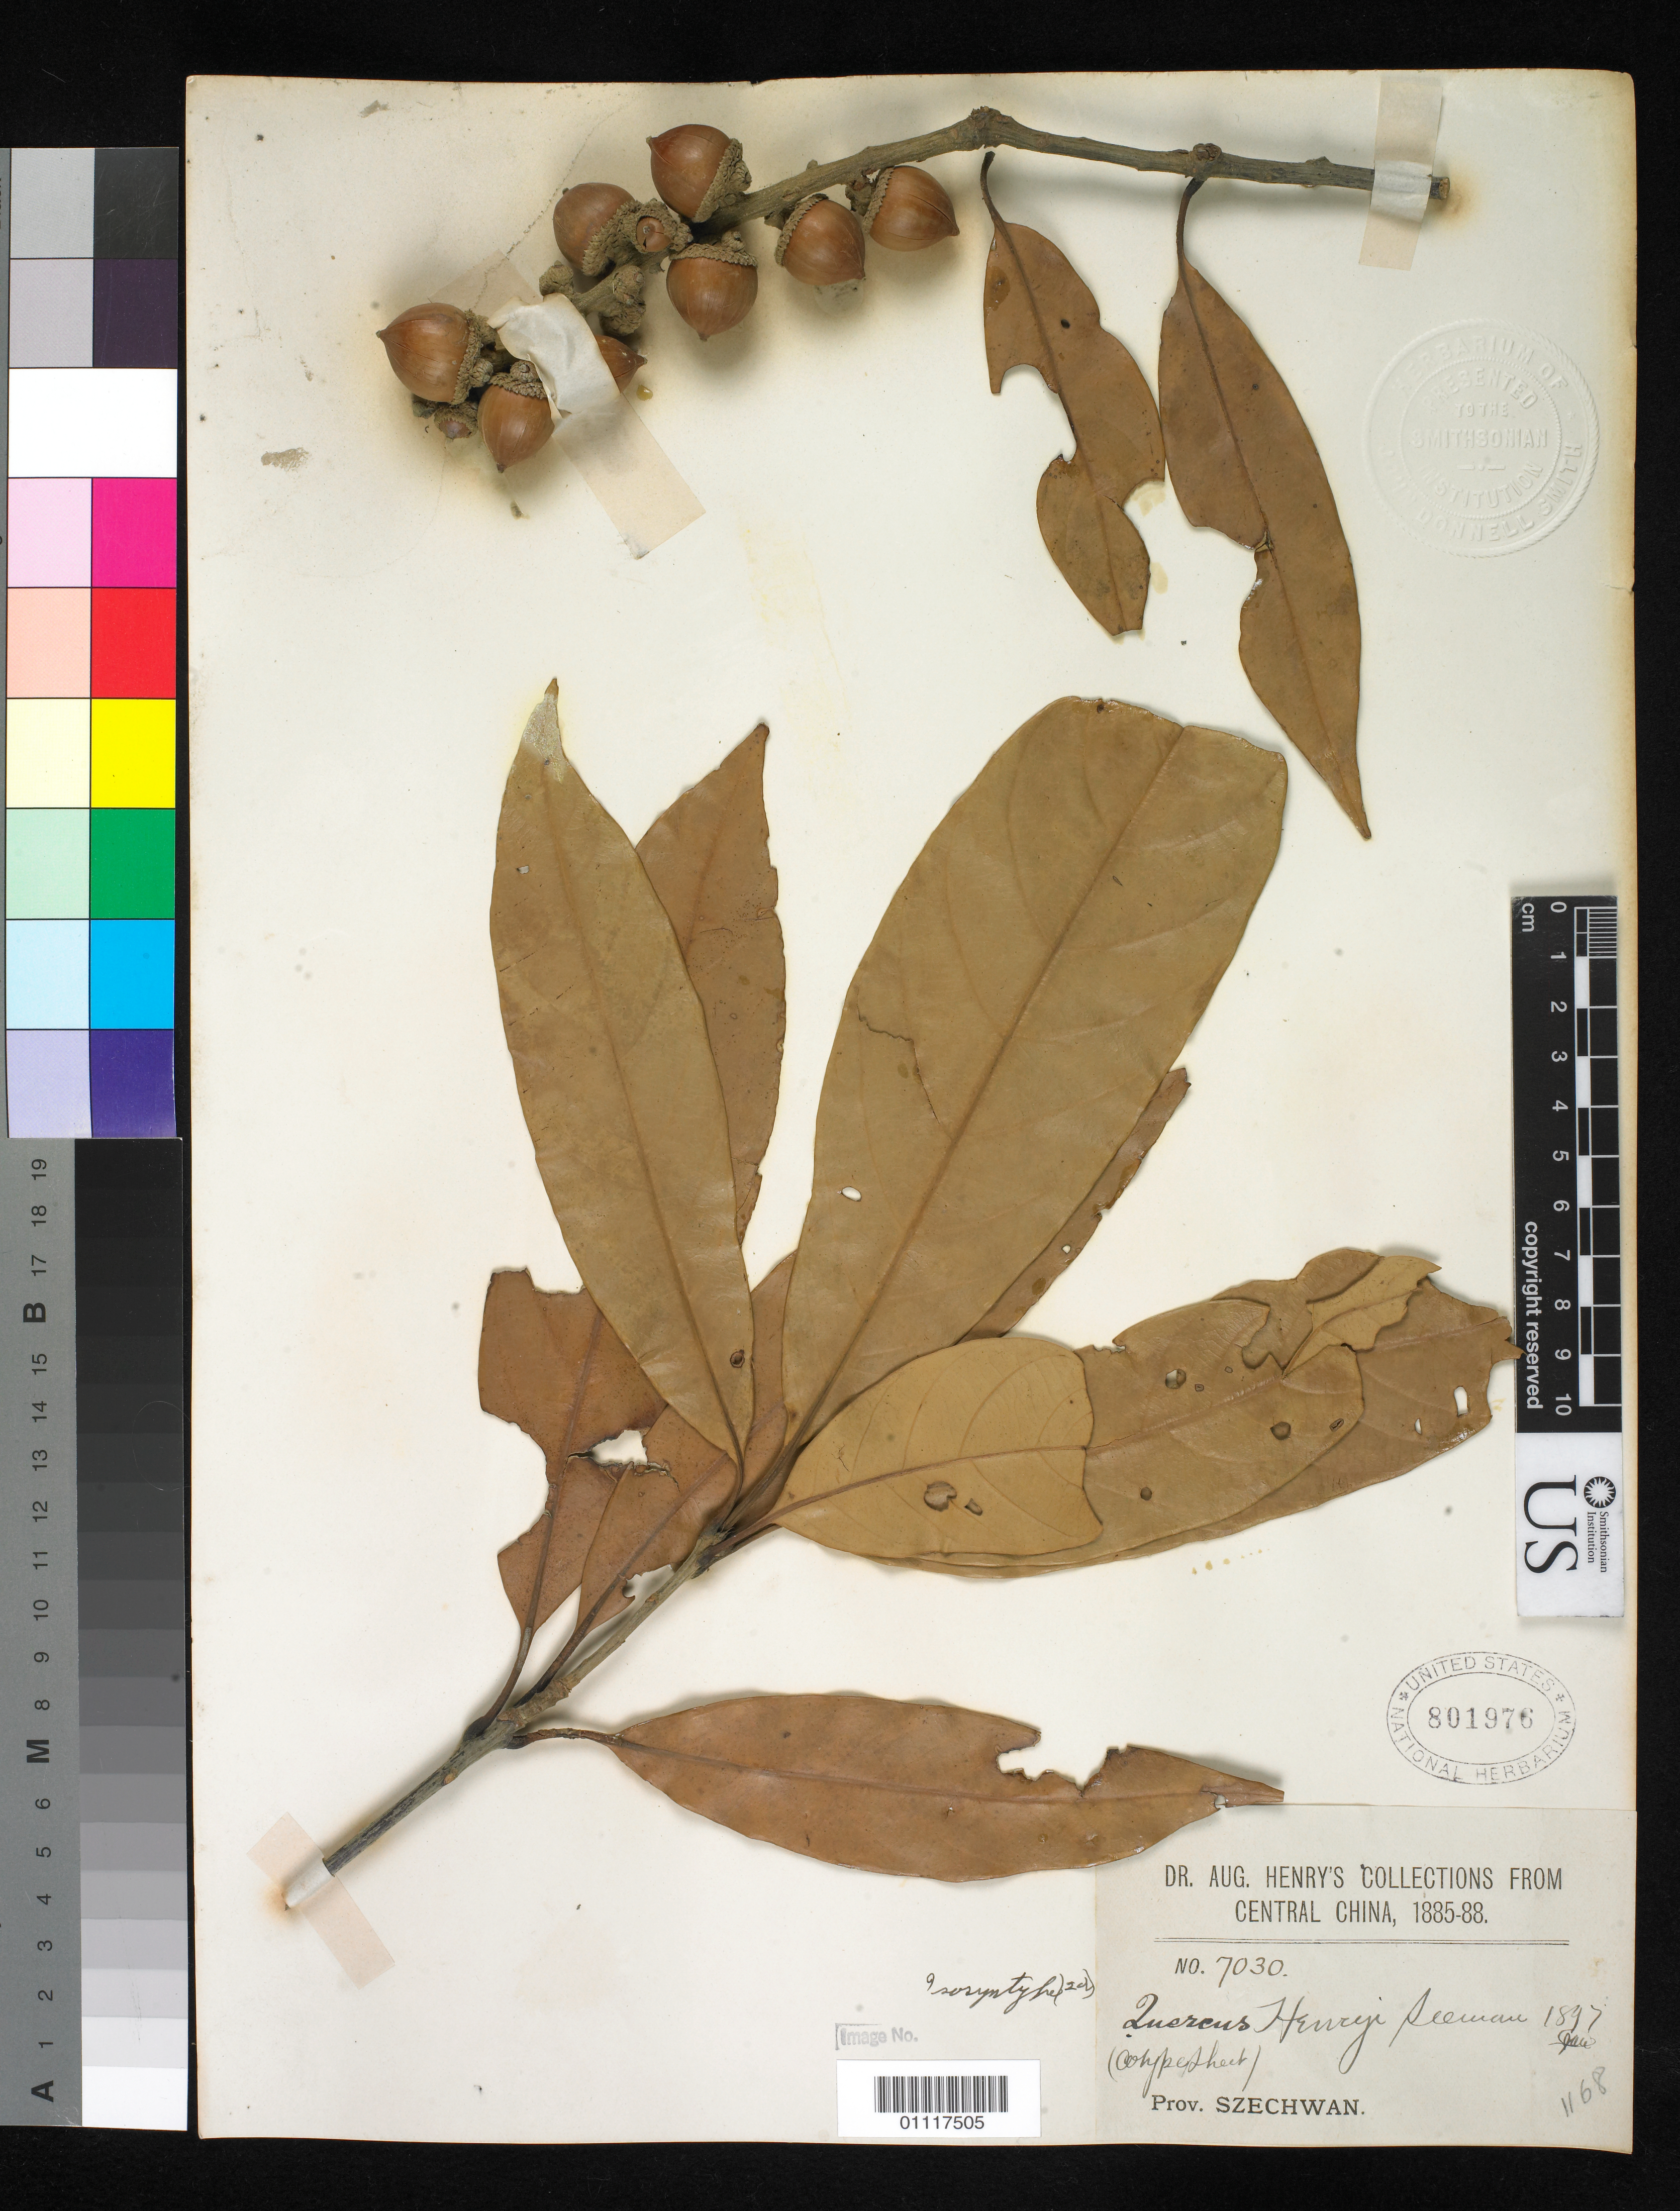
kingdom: Plantae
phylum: Tracheophyta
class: Magnoliopsida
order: Fagales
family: Fagaceae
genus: Quercus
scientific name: Quercus henryi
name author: Seemen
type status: Isosyntype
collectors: A. Henry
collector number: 7030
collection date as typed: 1885 to -- --- 1888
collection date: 1885/1888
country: China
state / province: Sichuan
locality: Central China, Prov. Szechwan.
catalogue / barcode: US 801976